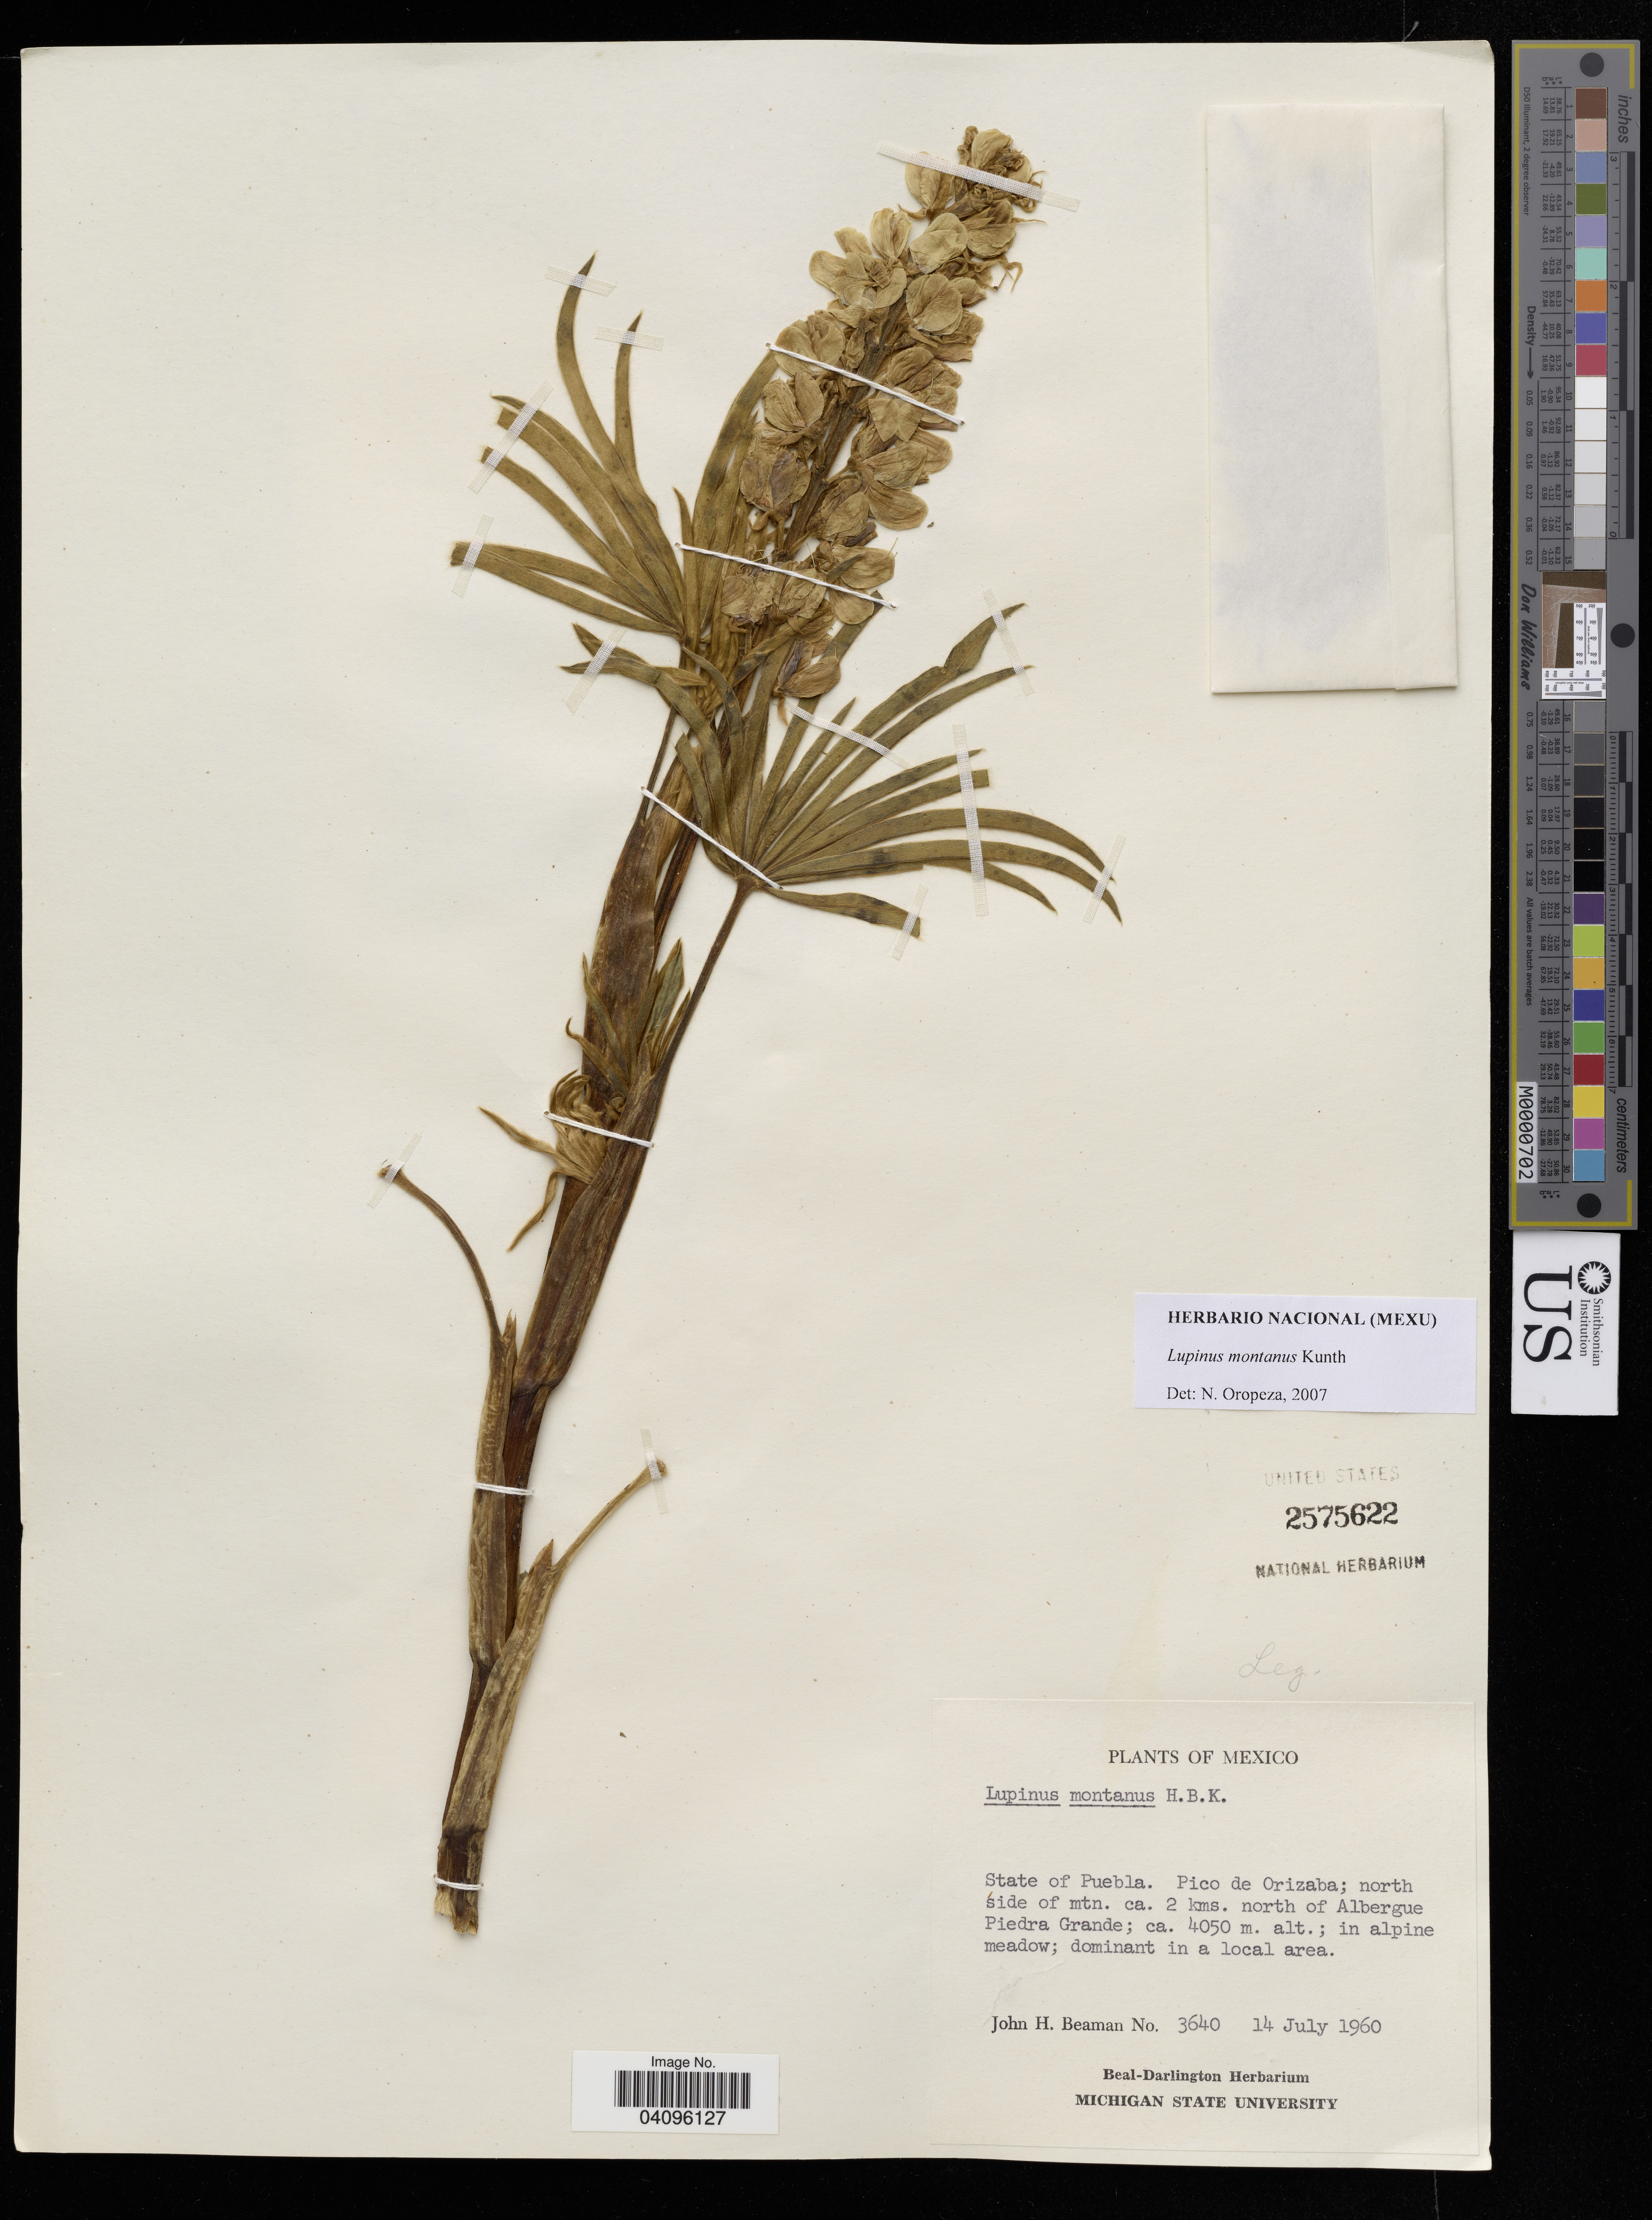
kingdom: Plantae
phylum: Tracheophyta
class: Magnoliopsida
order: Fabales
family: Fabaceae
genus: Lupinus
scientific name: Lupinus montanus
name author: Kunth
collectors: J. H. Beaman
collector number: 3640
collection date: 1960-07-14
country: Mexico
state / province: Puebla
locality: Pico de Orizaba; north side of mtn. ca. 2 kms. north of Albergue Piedra Grande.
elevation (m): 4050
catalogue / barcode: US 2575622